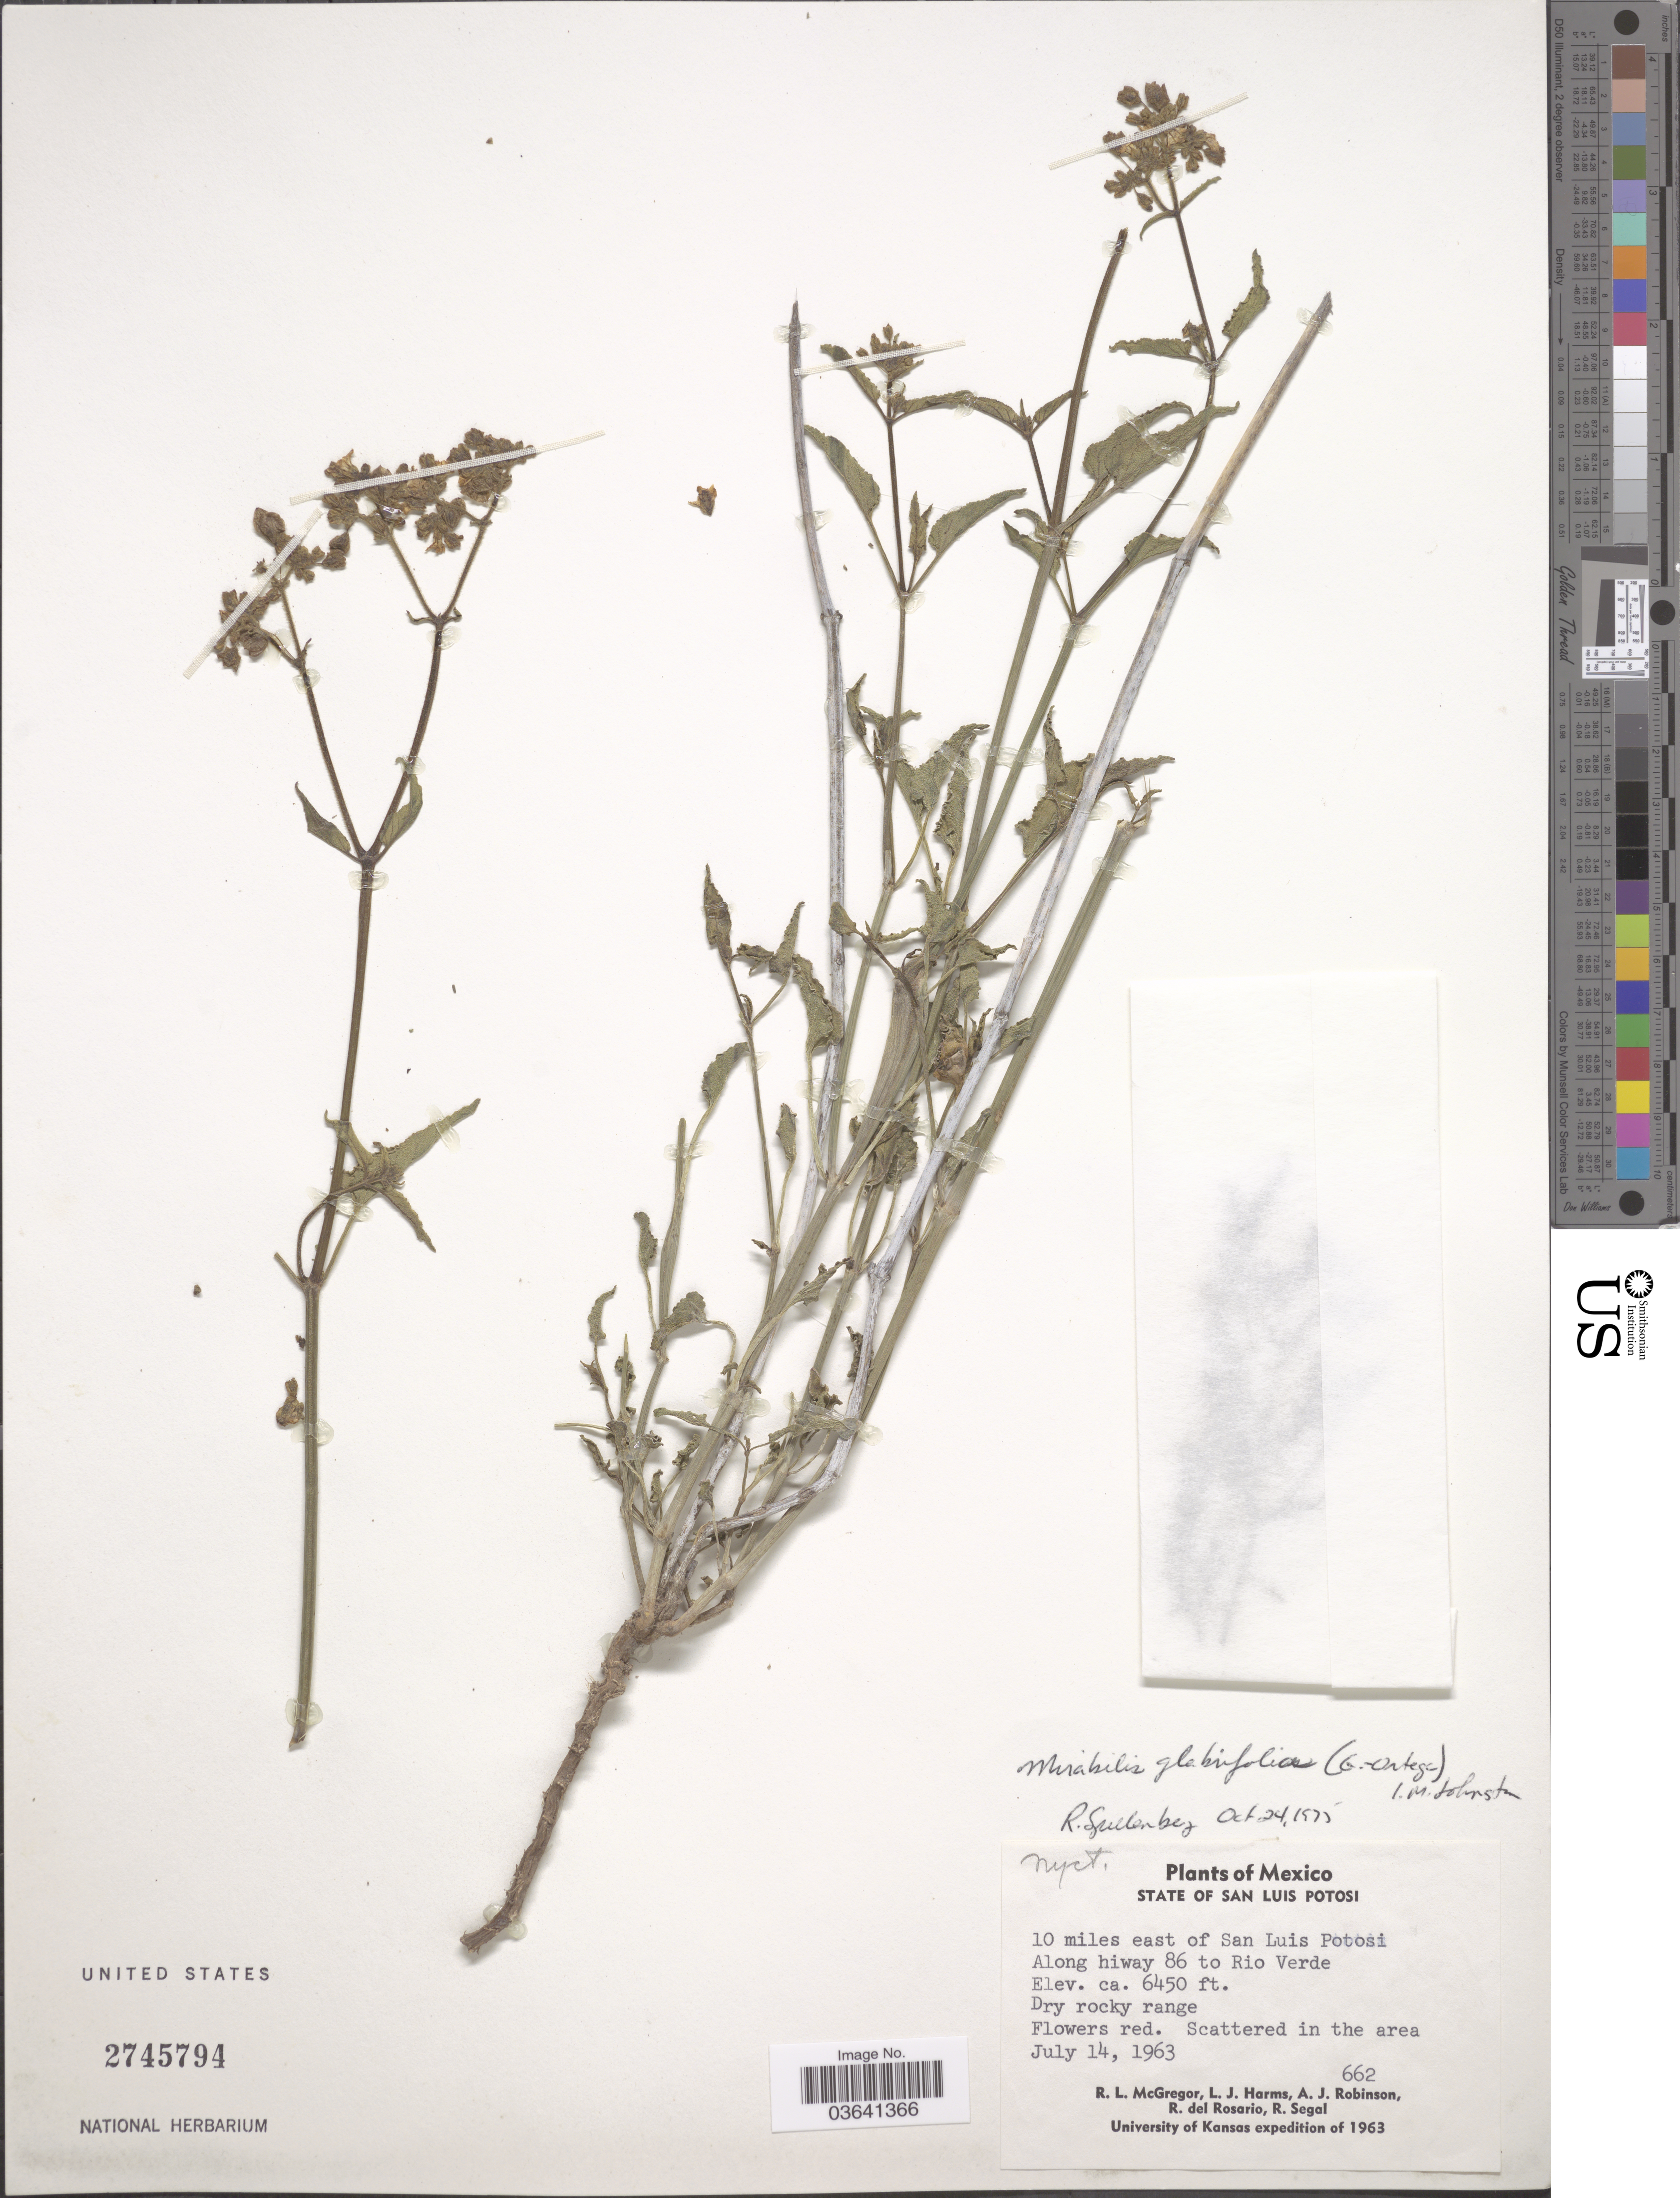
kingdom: Plantae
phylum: Tracheophyta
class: Magnoliopsida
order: Caryophyllales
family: Nyctaginaceae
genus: Mirabilis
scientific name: Mirabilis glabrifolia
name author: (Ort.) I.M. Johnst.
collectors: R. McGregor, L. Harms, A. J. Robinson, R. del Rosario & R. Segal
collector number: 662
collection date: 1963-07-14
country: Mexico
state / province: San Luis Potosí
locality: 10 miles east of San Luis Potosi. Along hiway 86 to Rio Verde.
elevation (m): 1966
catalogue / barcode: US 2745794